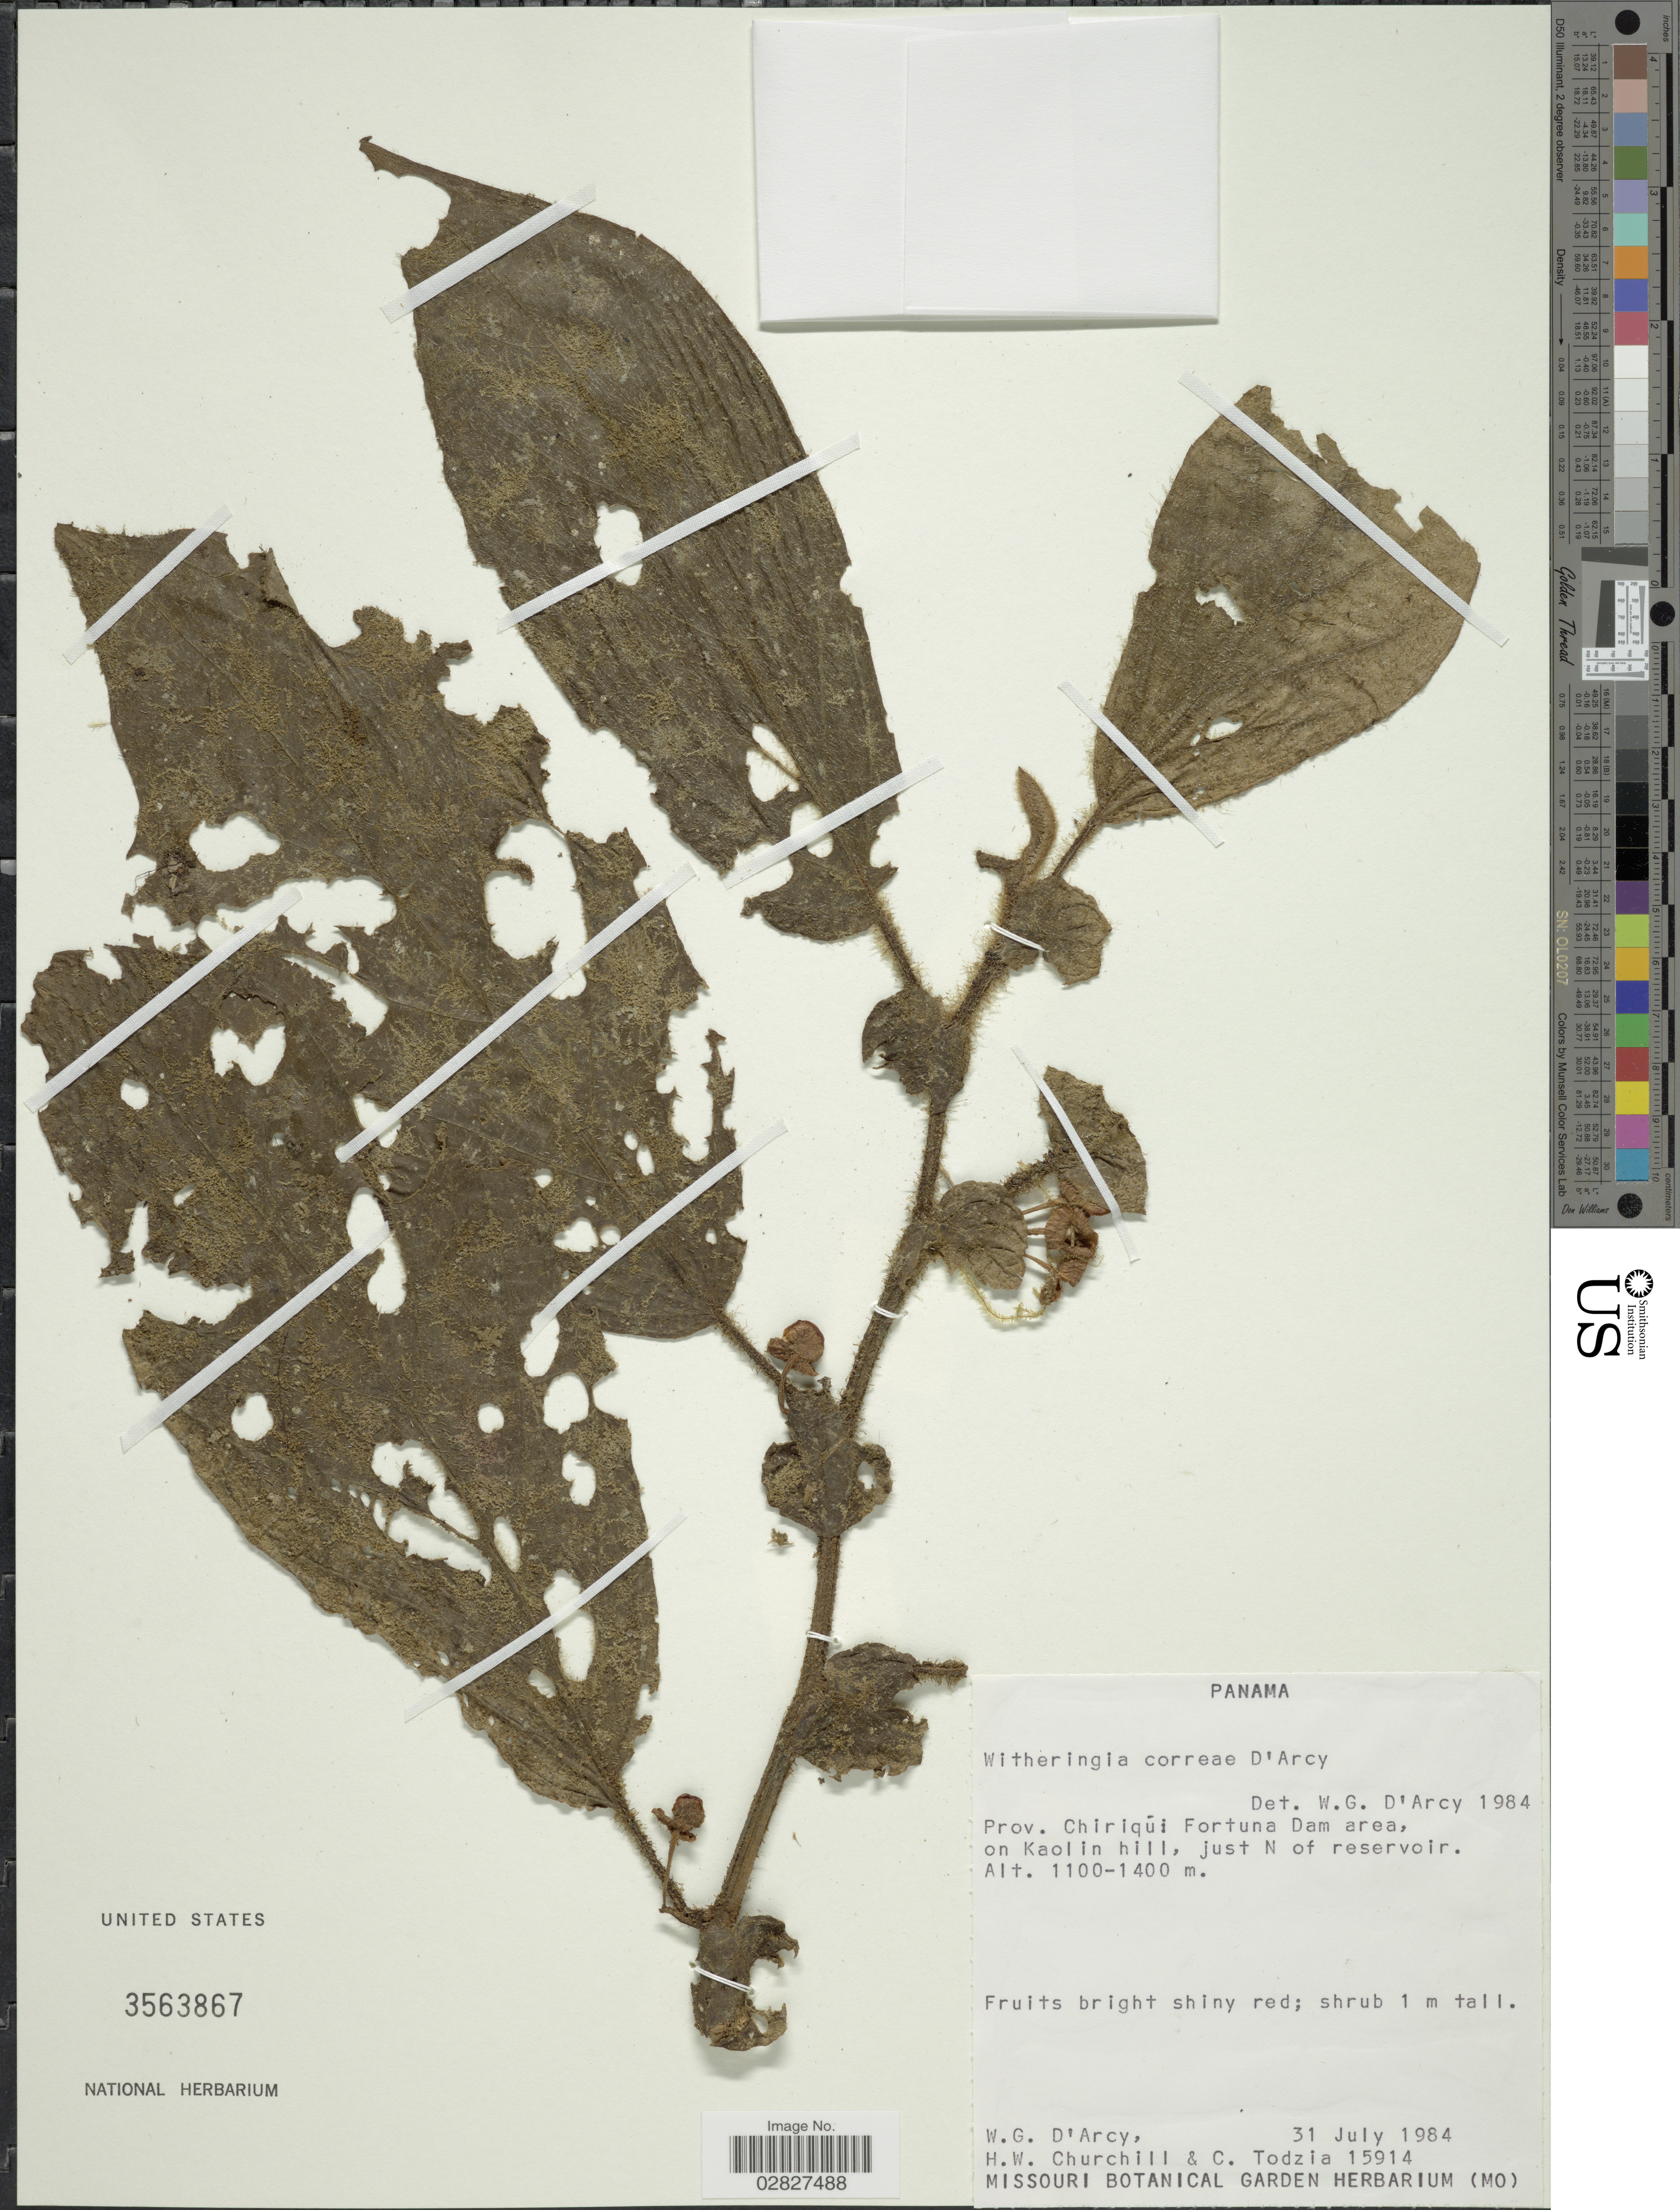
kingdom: Plantae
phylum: Tracheophyta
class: Magnoliopsida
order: Solanales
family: Solanaceae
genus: Witheringia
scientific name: Witheringia correana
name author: D'Arcy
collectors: W. G. D'Arcy, H. Churchill & C. A. Todzia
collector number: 15914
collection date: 1984-07-31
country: Panama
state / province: Chiriqui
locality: Fortuna Dam area, on Kaolin hill, just N of reservoir.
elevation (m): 1100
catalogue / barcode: US 3563867